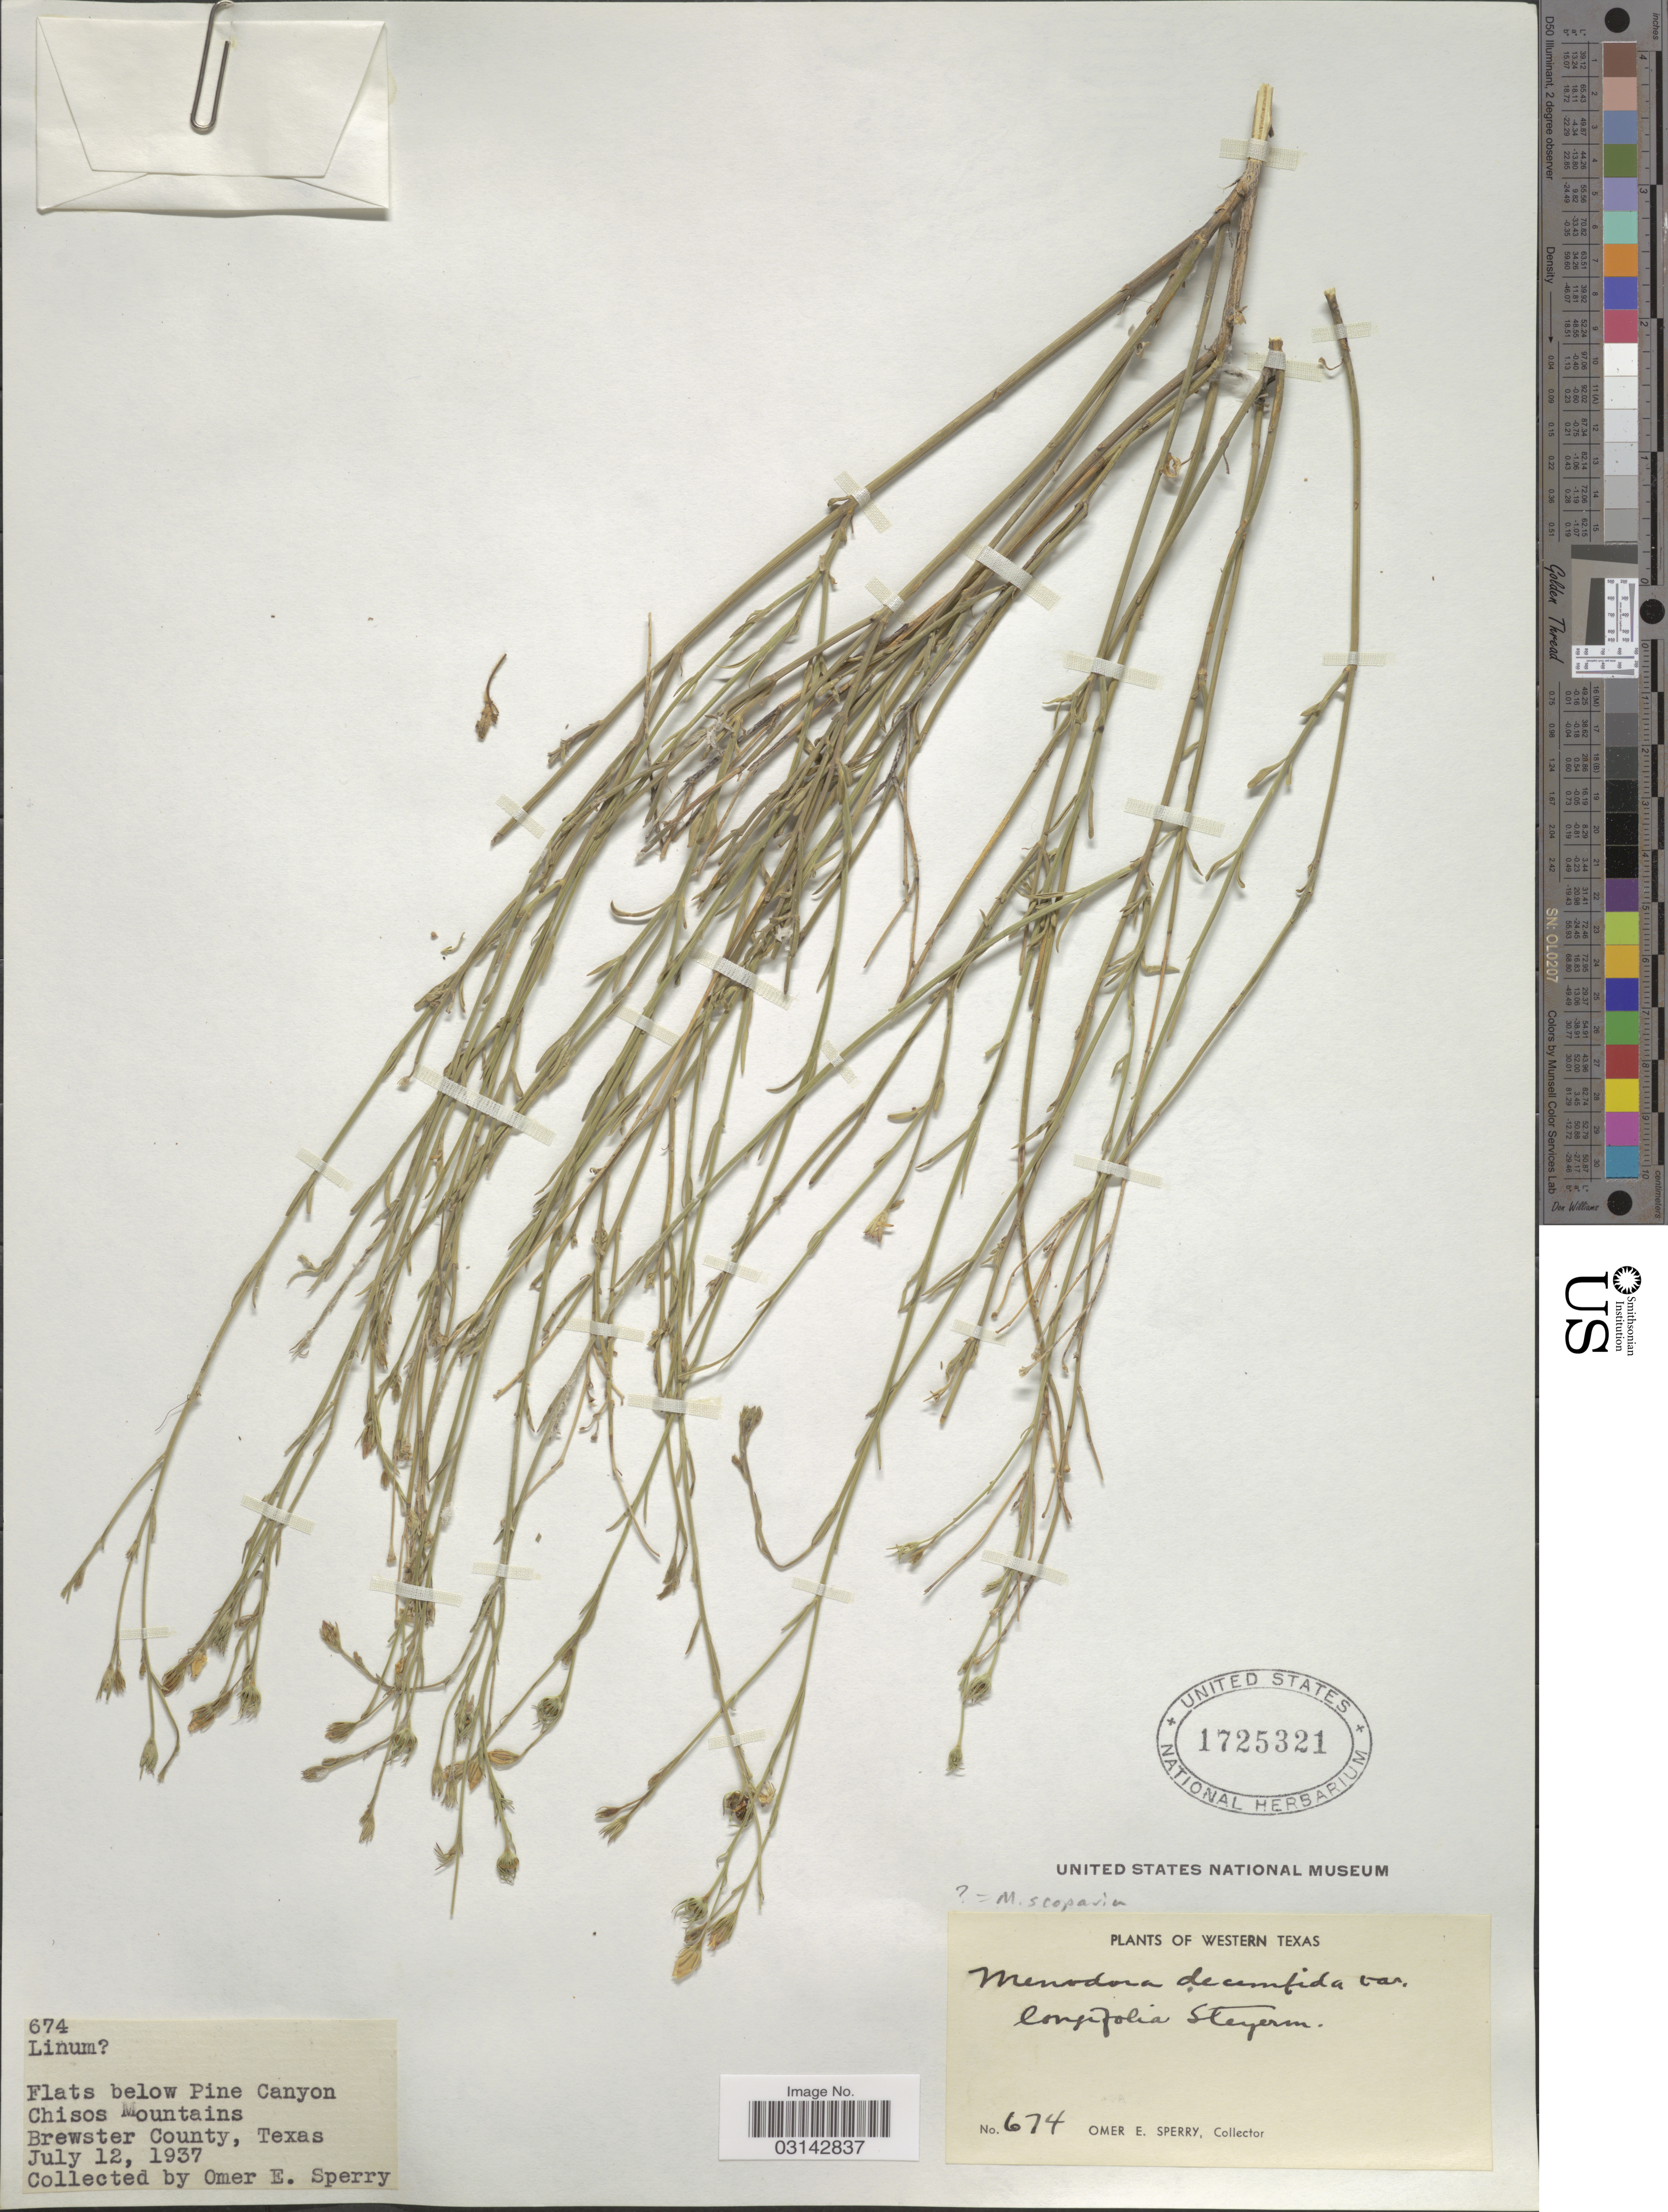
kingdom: Plantae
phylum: Tracheophyta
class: Magnoliopsida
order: Lamiales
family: Oleaceae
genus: Menodora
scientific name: Menodora scoparia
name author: Engelm. ex A. Gray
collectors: O. E. Sperry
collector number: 674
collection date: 1937-07-12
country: United States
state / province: Texas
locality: Western Texas. Below Pine Canyon Chisos Mountains, Brewster County.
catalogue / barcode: US 1725321